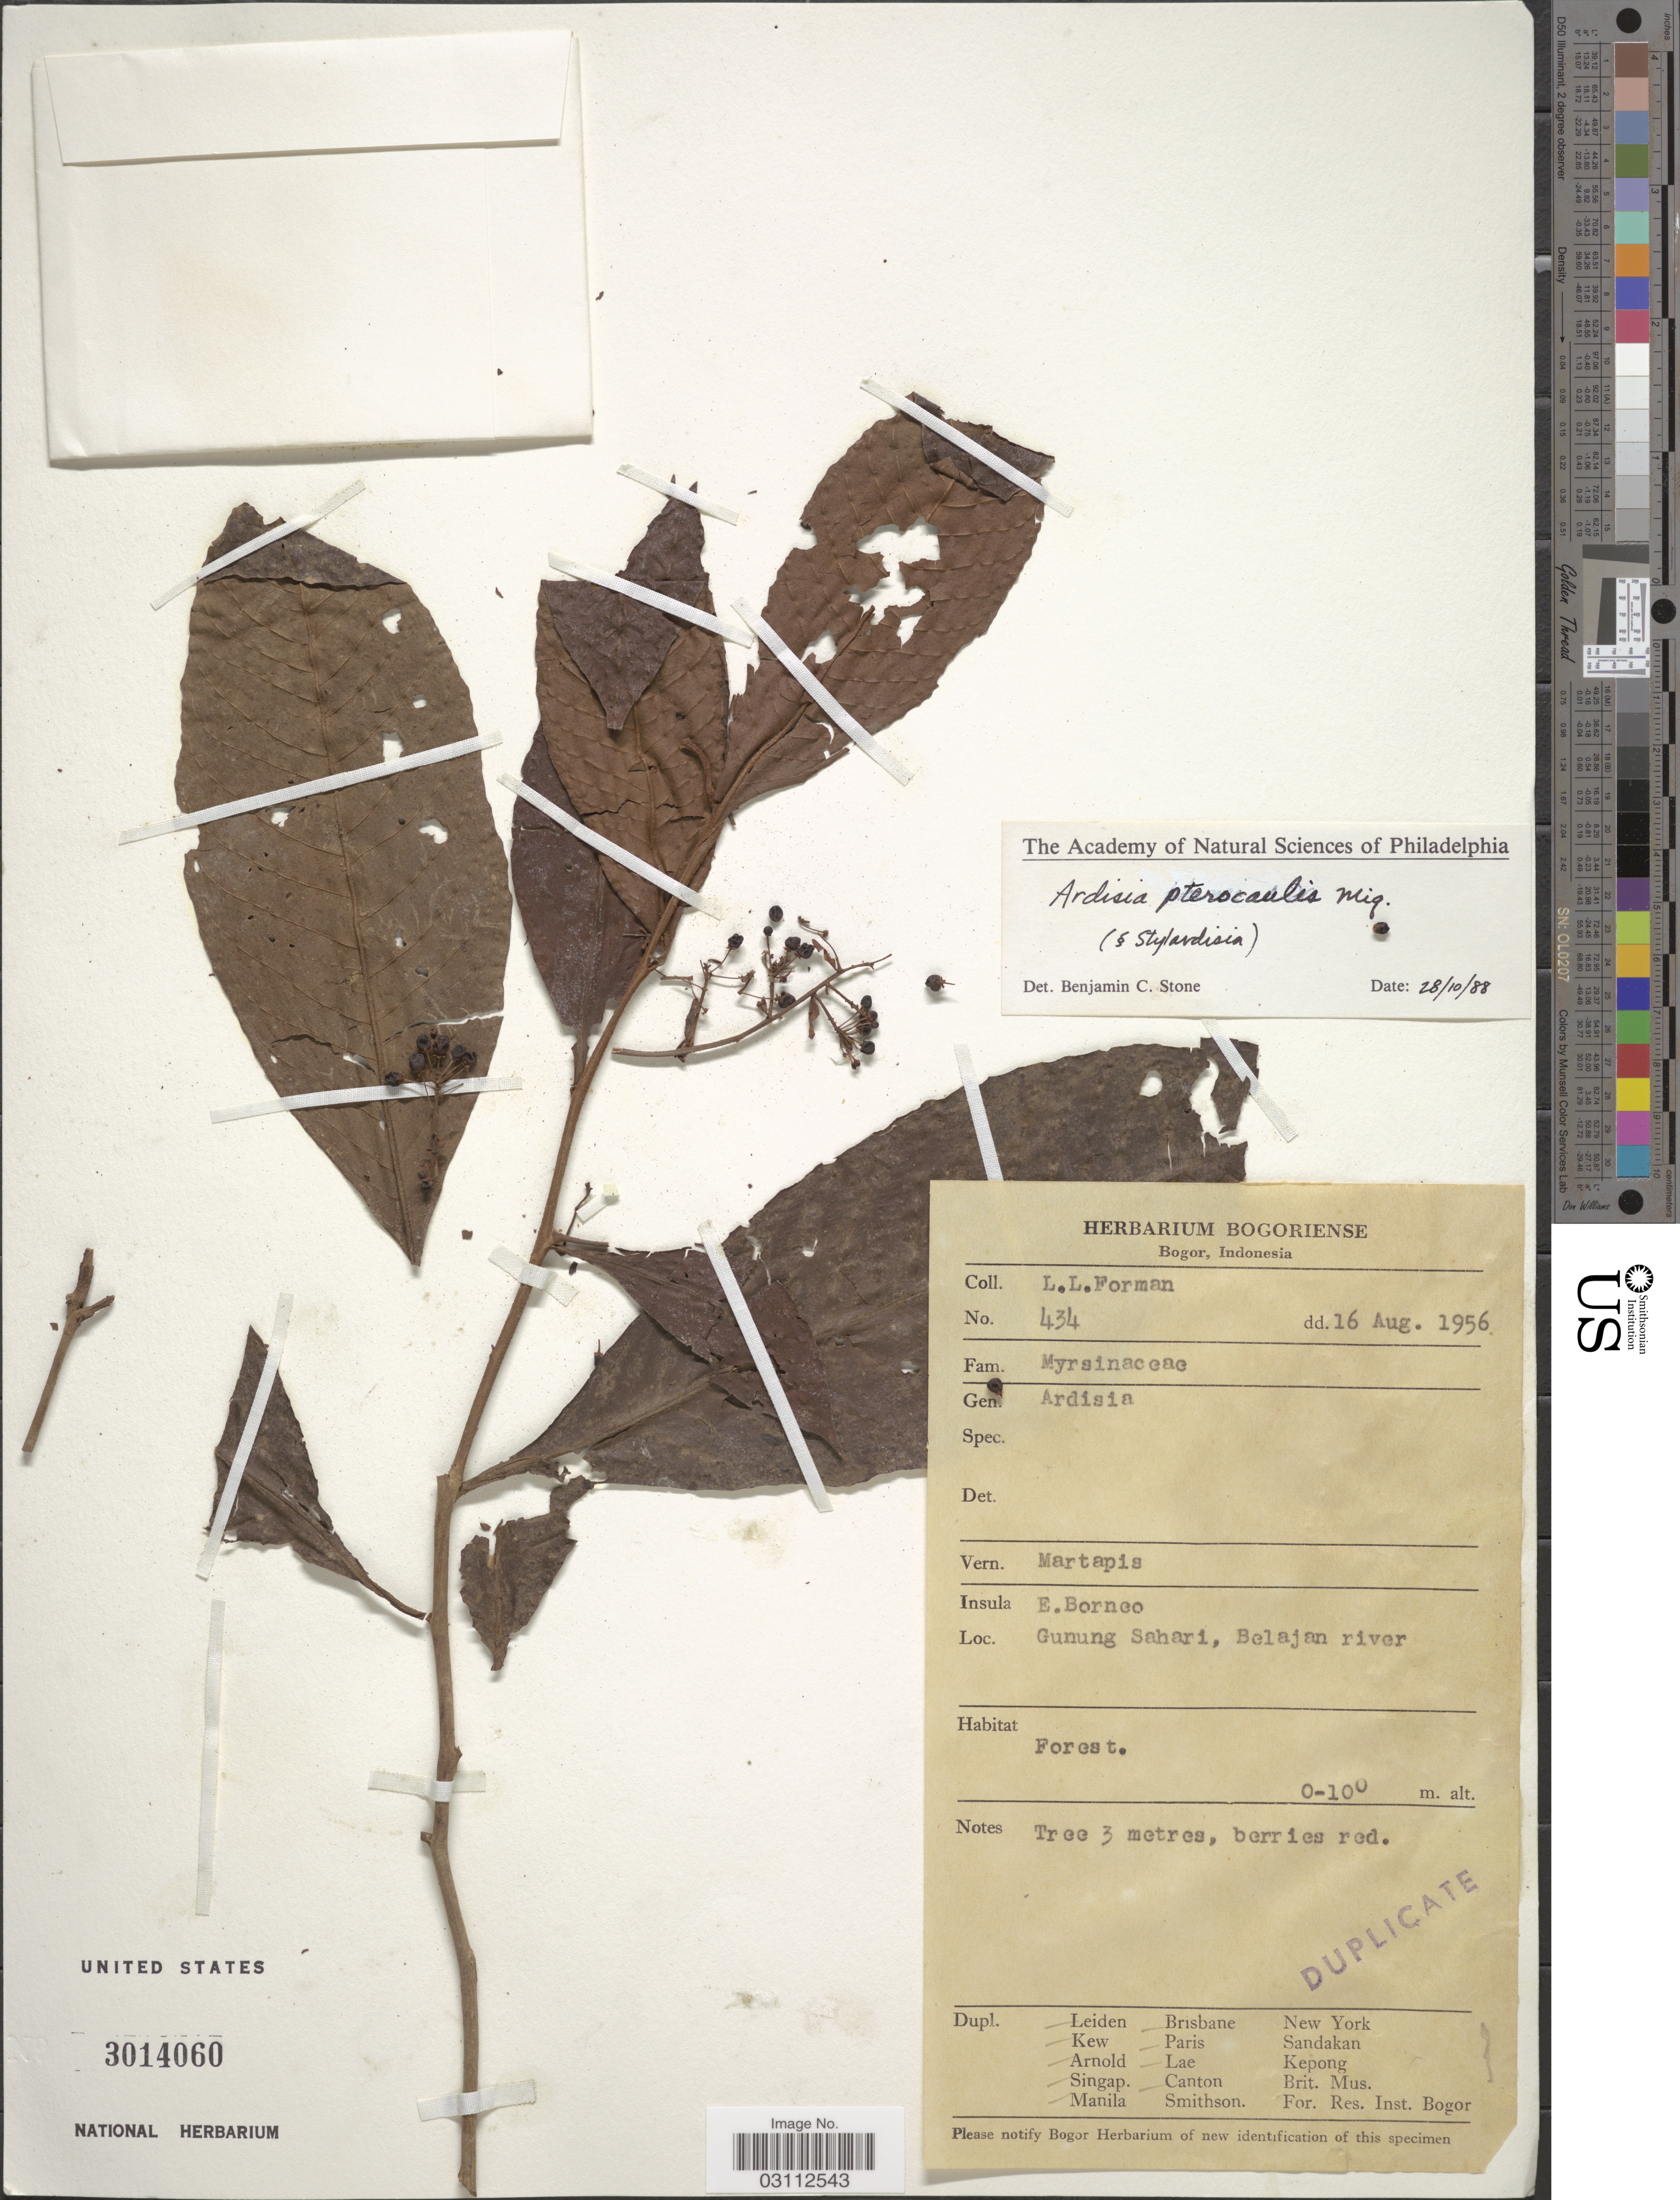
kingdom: Plantae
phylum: Tracheophyta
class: Magnoliopsida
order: Ericales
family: Primulaceae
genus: Ardisia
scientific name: Ardisia pterocaulis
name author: Miq.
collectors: L. Forman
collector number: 434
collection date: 1956-08-16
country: Indonesia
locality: Insula E. Borneo. Gunung Sahari, Belajan river.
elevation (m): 0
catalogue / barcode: US 3014060